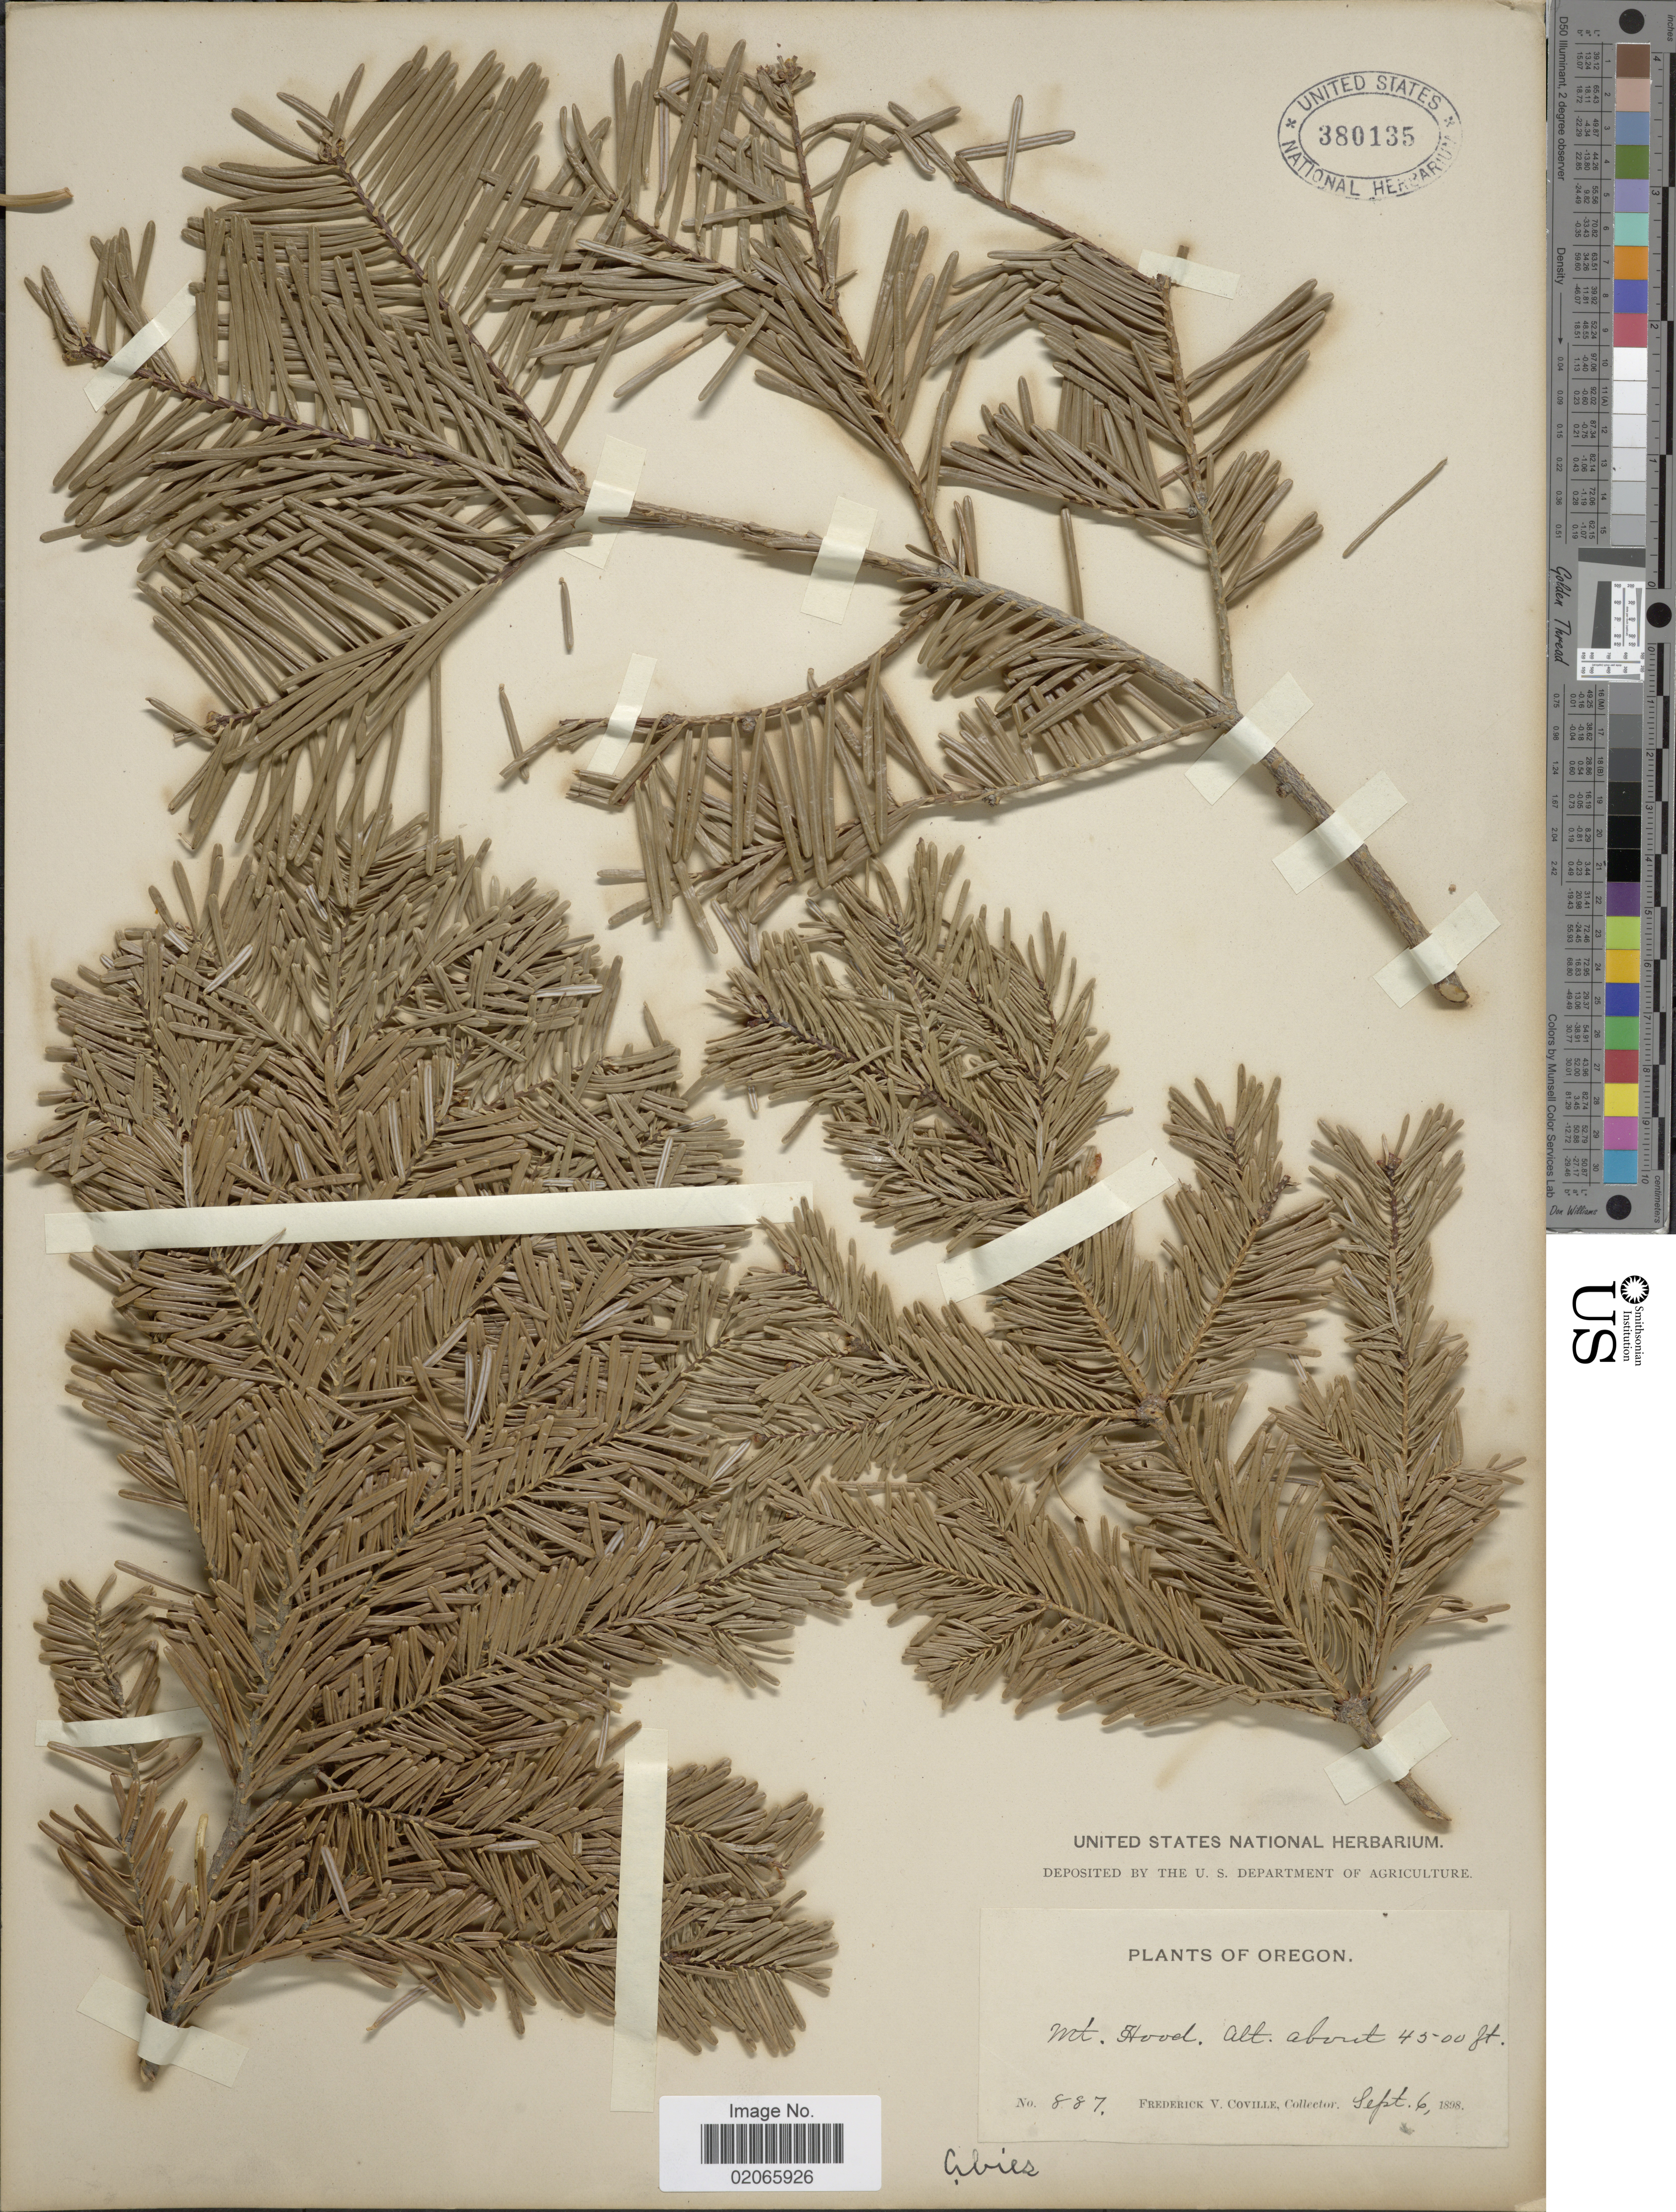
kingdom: Plantae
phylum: Tracheophyta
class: Pinopsida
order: Pinales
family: Pinaceae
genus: Abies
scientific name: Abies sp.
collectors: F. V. Coville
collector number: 887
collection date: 1898-09-06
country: United States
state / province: Oregon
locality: Mt. Hood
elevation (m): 1372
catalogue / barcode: US 380135